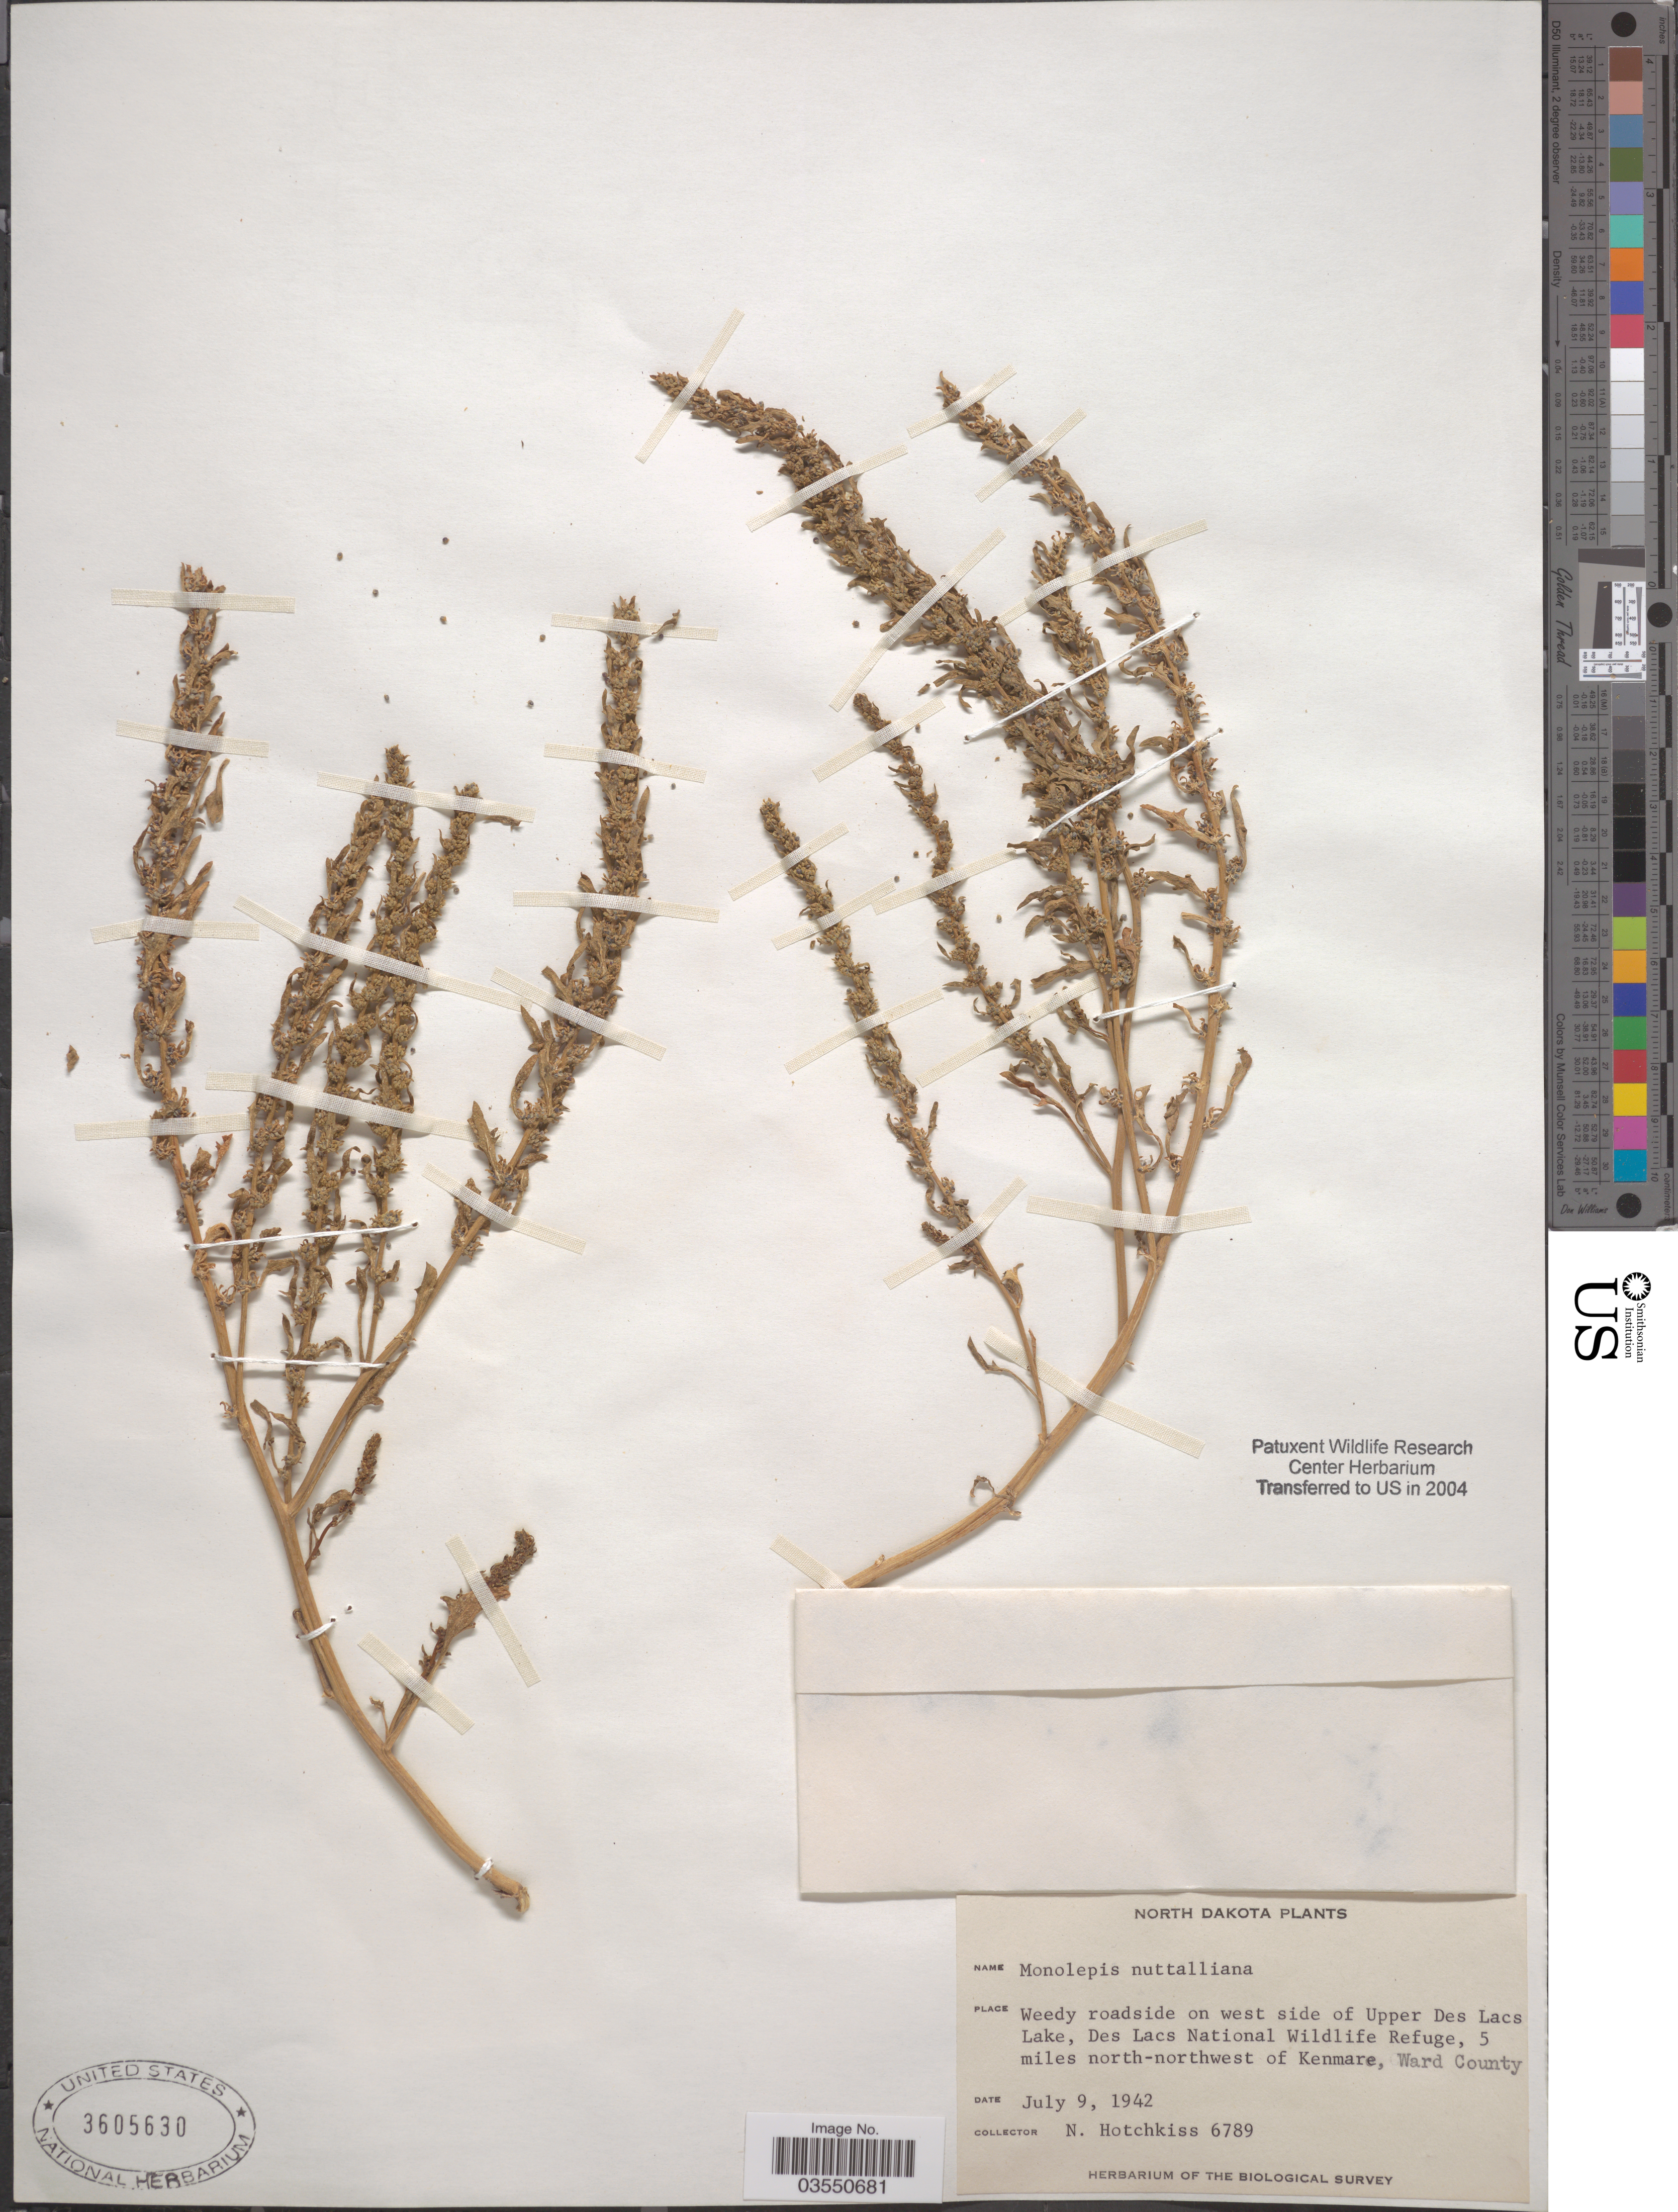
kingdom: Plantae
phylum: Tracheophyta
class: Magnoliopsida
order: Caryophyllales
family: Amaranthaceae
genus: Blitum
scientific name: Blitum nuttallianum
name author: Schult.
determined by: U.S. National Herbarium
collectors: N. Hotchkiss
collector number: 6789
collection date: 1942-07-09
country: United States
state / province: North Dakota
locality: Weedy roadside on west side of Upper Des Lacs Lake, Des Lacs National Wildlife Refuge, 5 miles north-northwest of Kenmare, Ward County.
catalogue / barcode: US 3605630